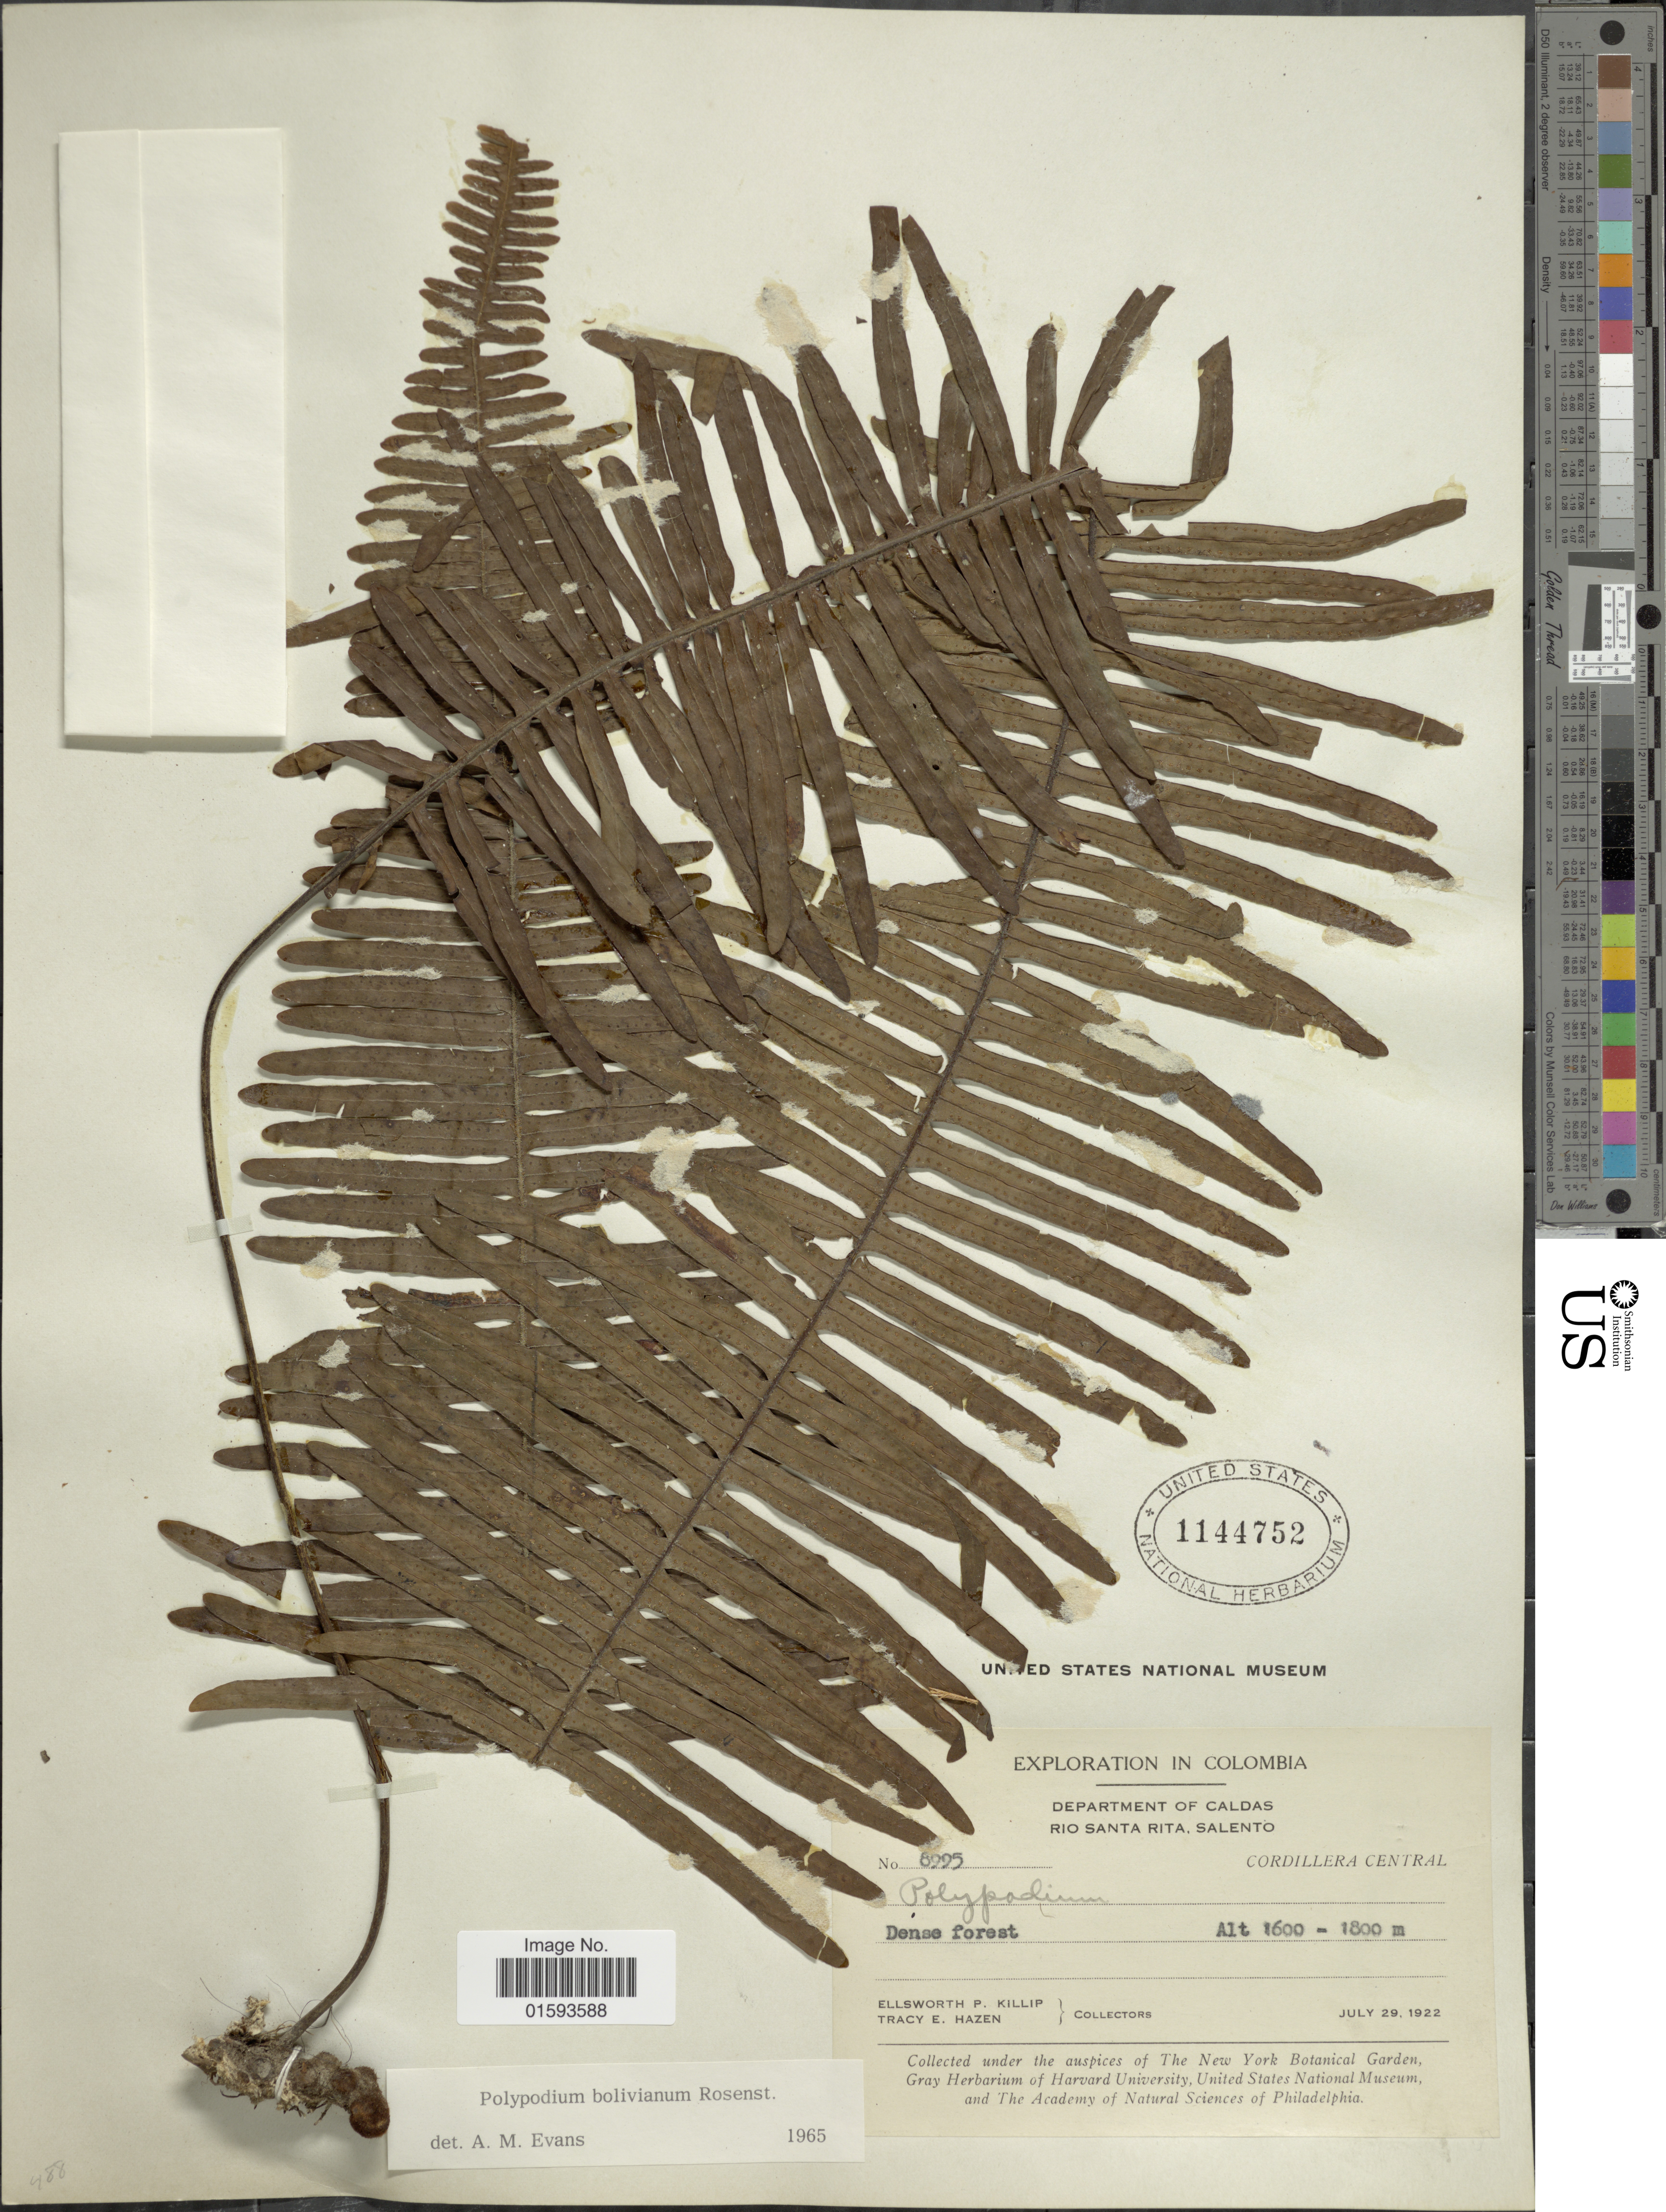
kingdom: Plantae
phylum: Tracheophyta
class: Polypodiopsida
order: Polypodiales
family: Polypodiaceae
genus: Pecluma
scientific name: Pecluma divaricata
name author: (E. Fourn.) Mickel & Beitel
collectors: E. P. Killip & T. E. Hazen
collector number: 8995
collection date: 1922-07-29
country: Colombia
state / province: Caldas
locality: Rio Santa Rita, Salento, Cordillera Central, Dense forest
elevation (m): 1600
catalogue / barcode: US 1144752